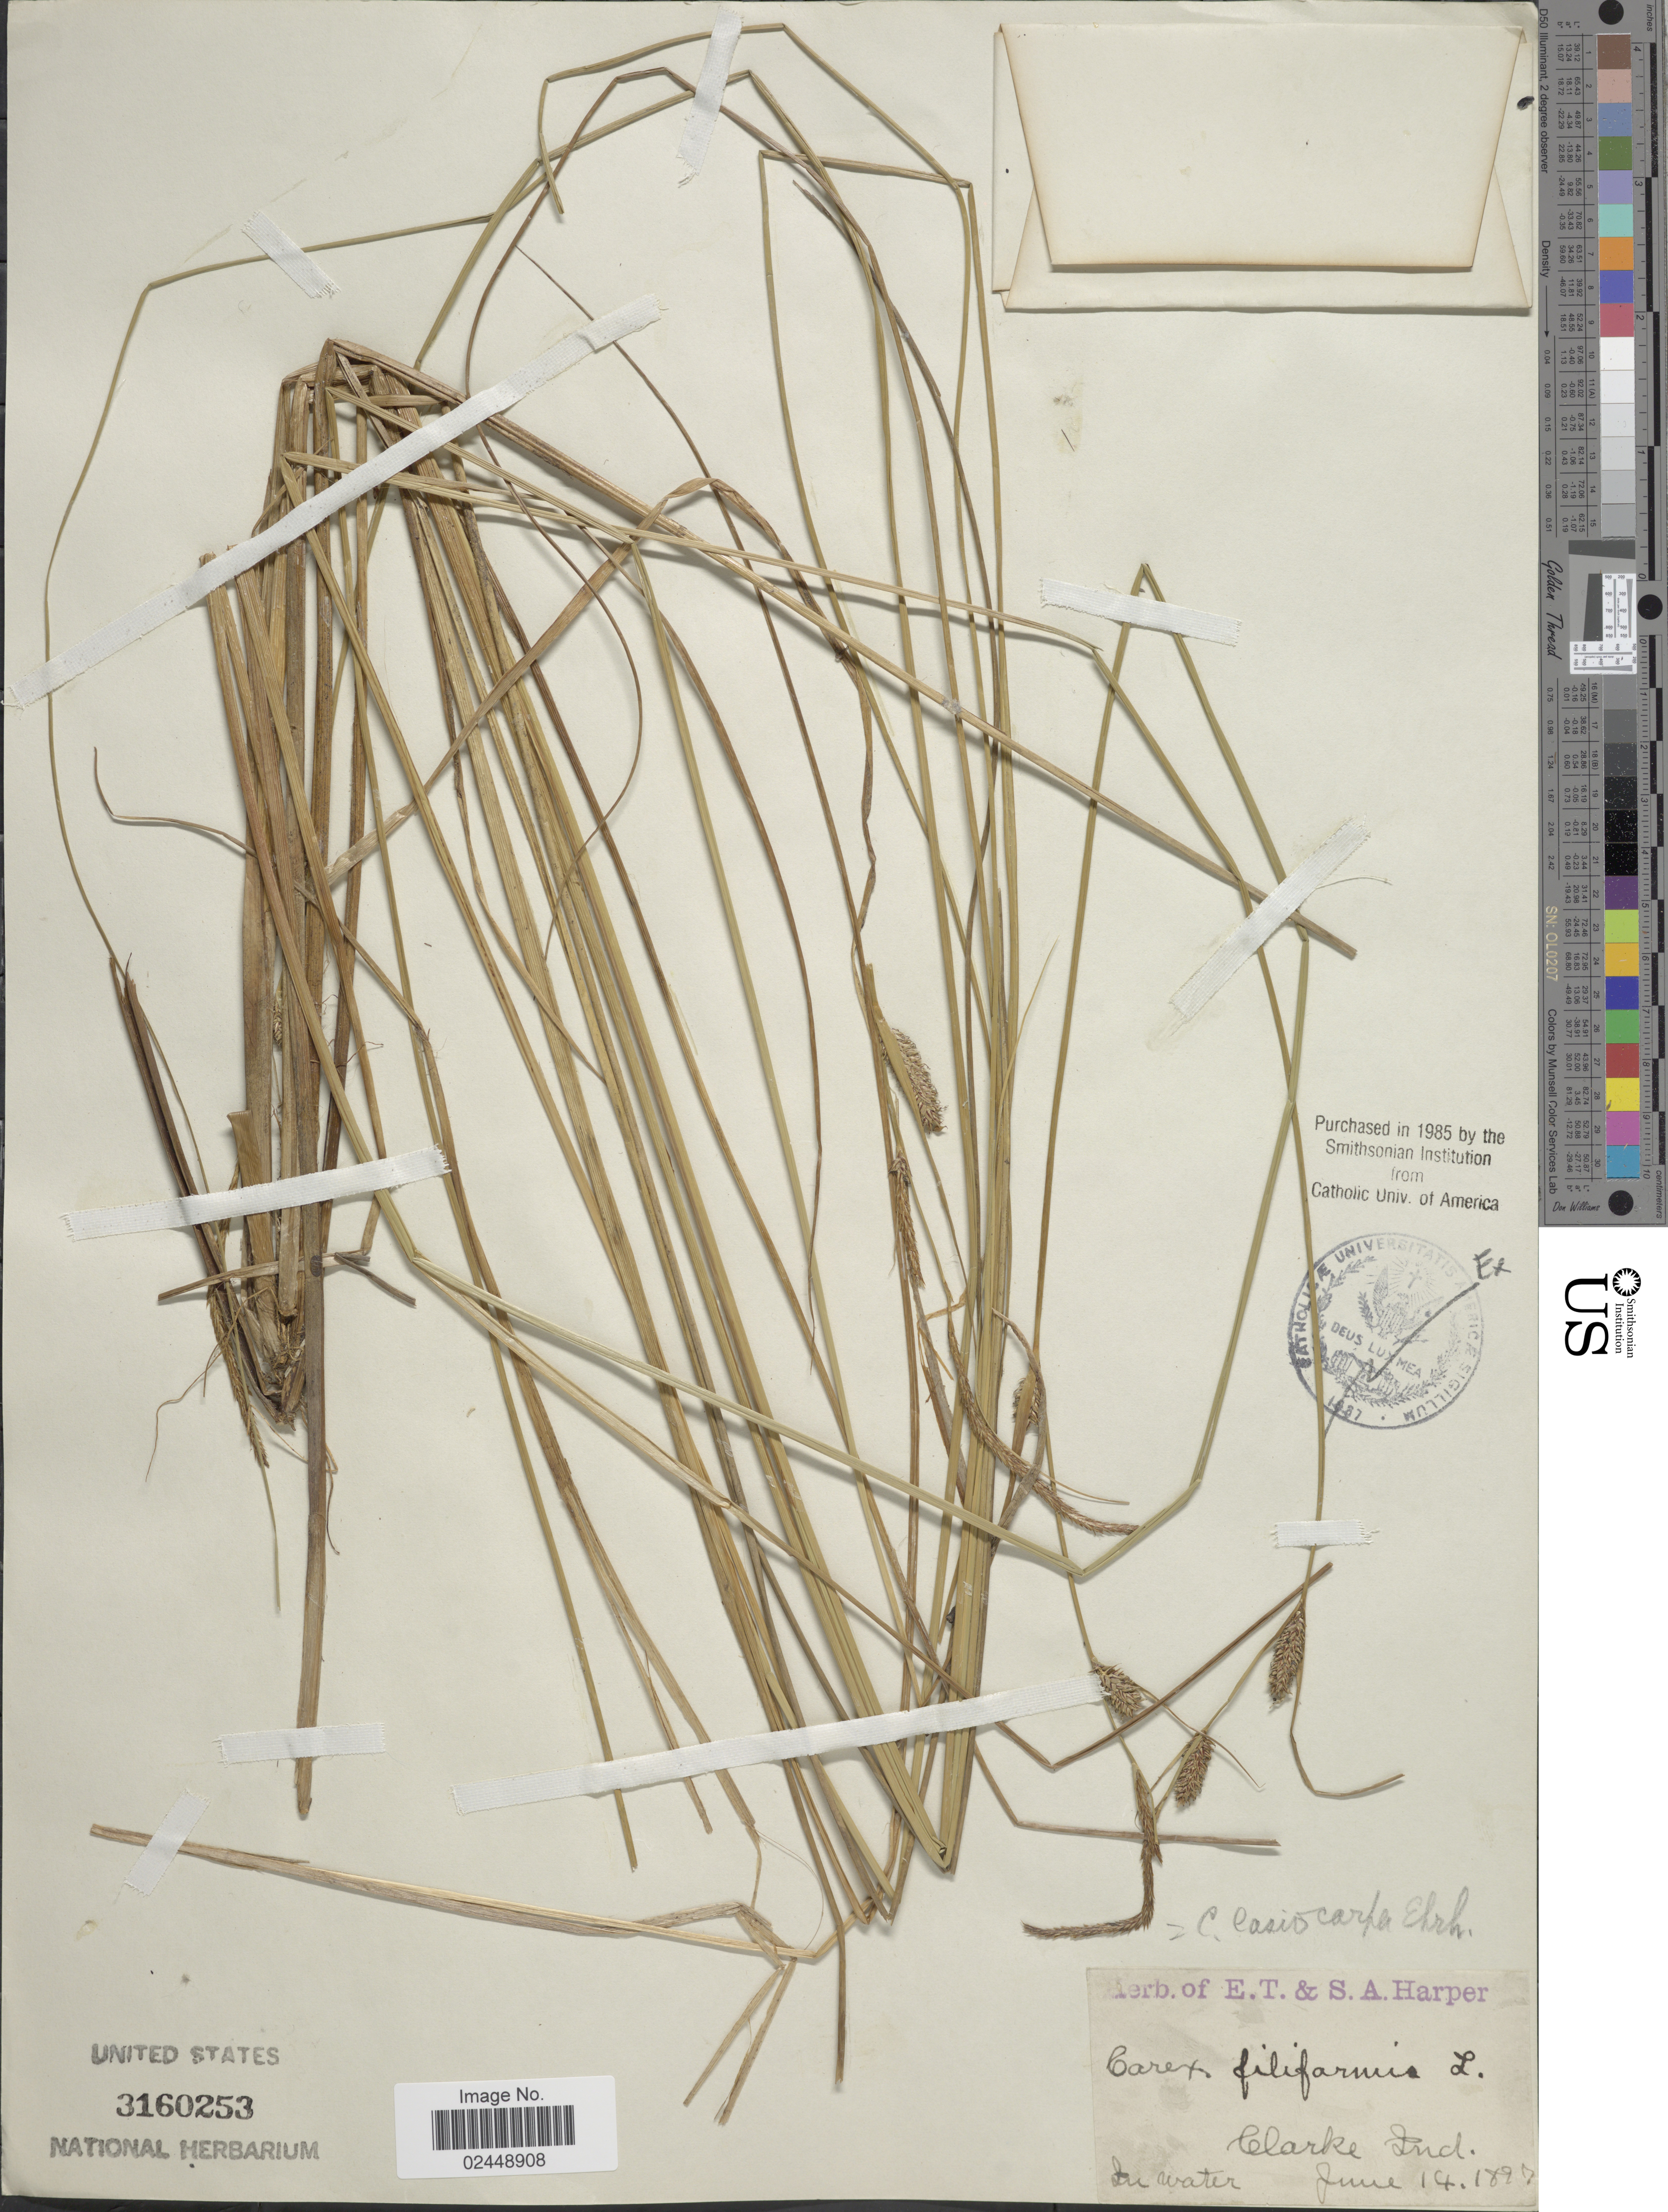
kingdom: Plantae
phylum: Tracheophyta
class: Liliopsida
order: Poales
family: Cyperaceae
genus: Carex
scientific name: Carex lasiocarpa var. americana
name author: Fernald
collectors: ex herb. of E. T. & S. A. Harper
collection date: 1897-06-14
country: United States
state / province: Indiana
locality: Clarke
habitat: In water.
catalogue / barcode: US 3160253